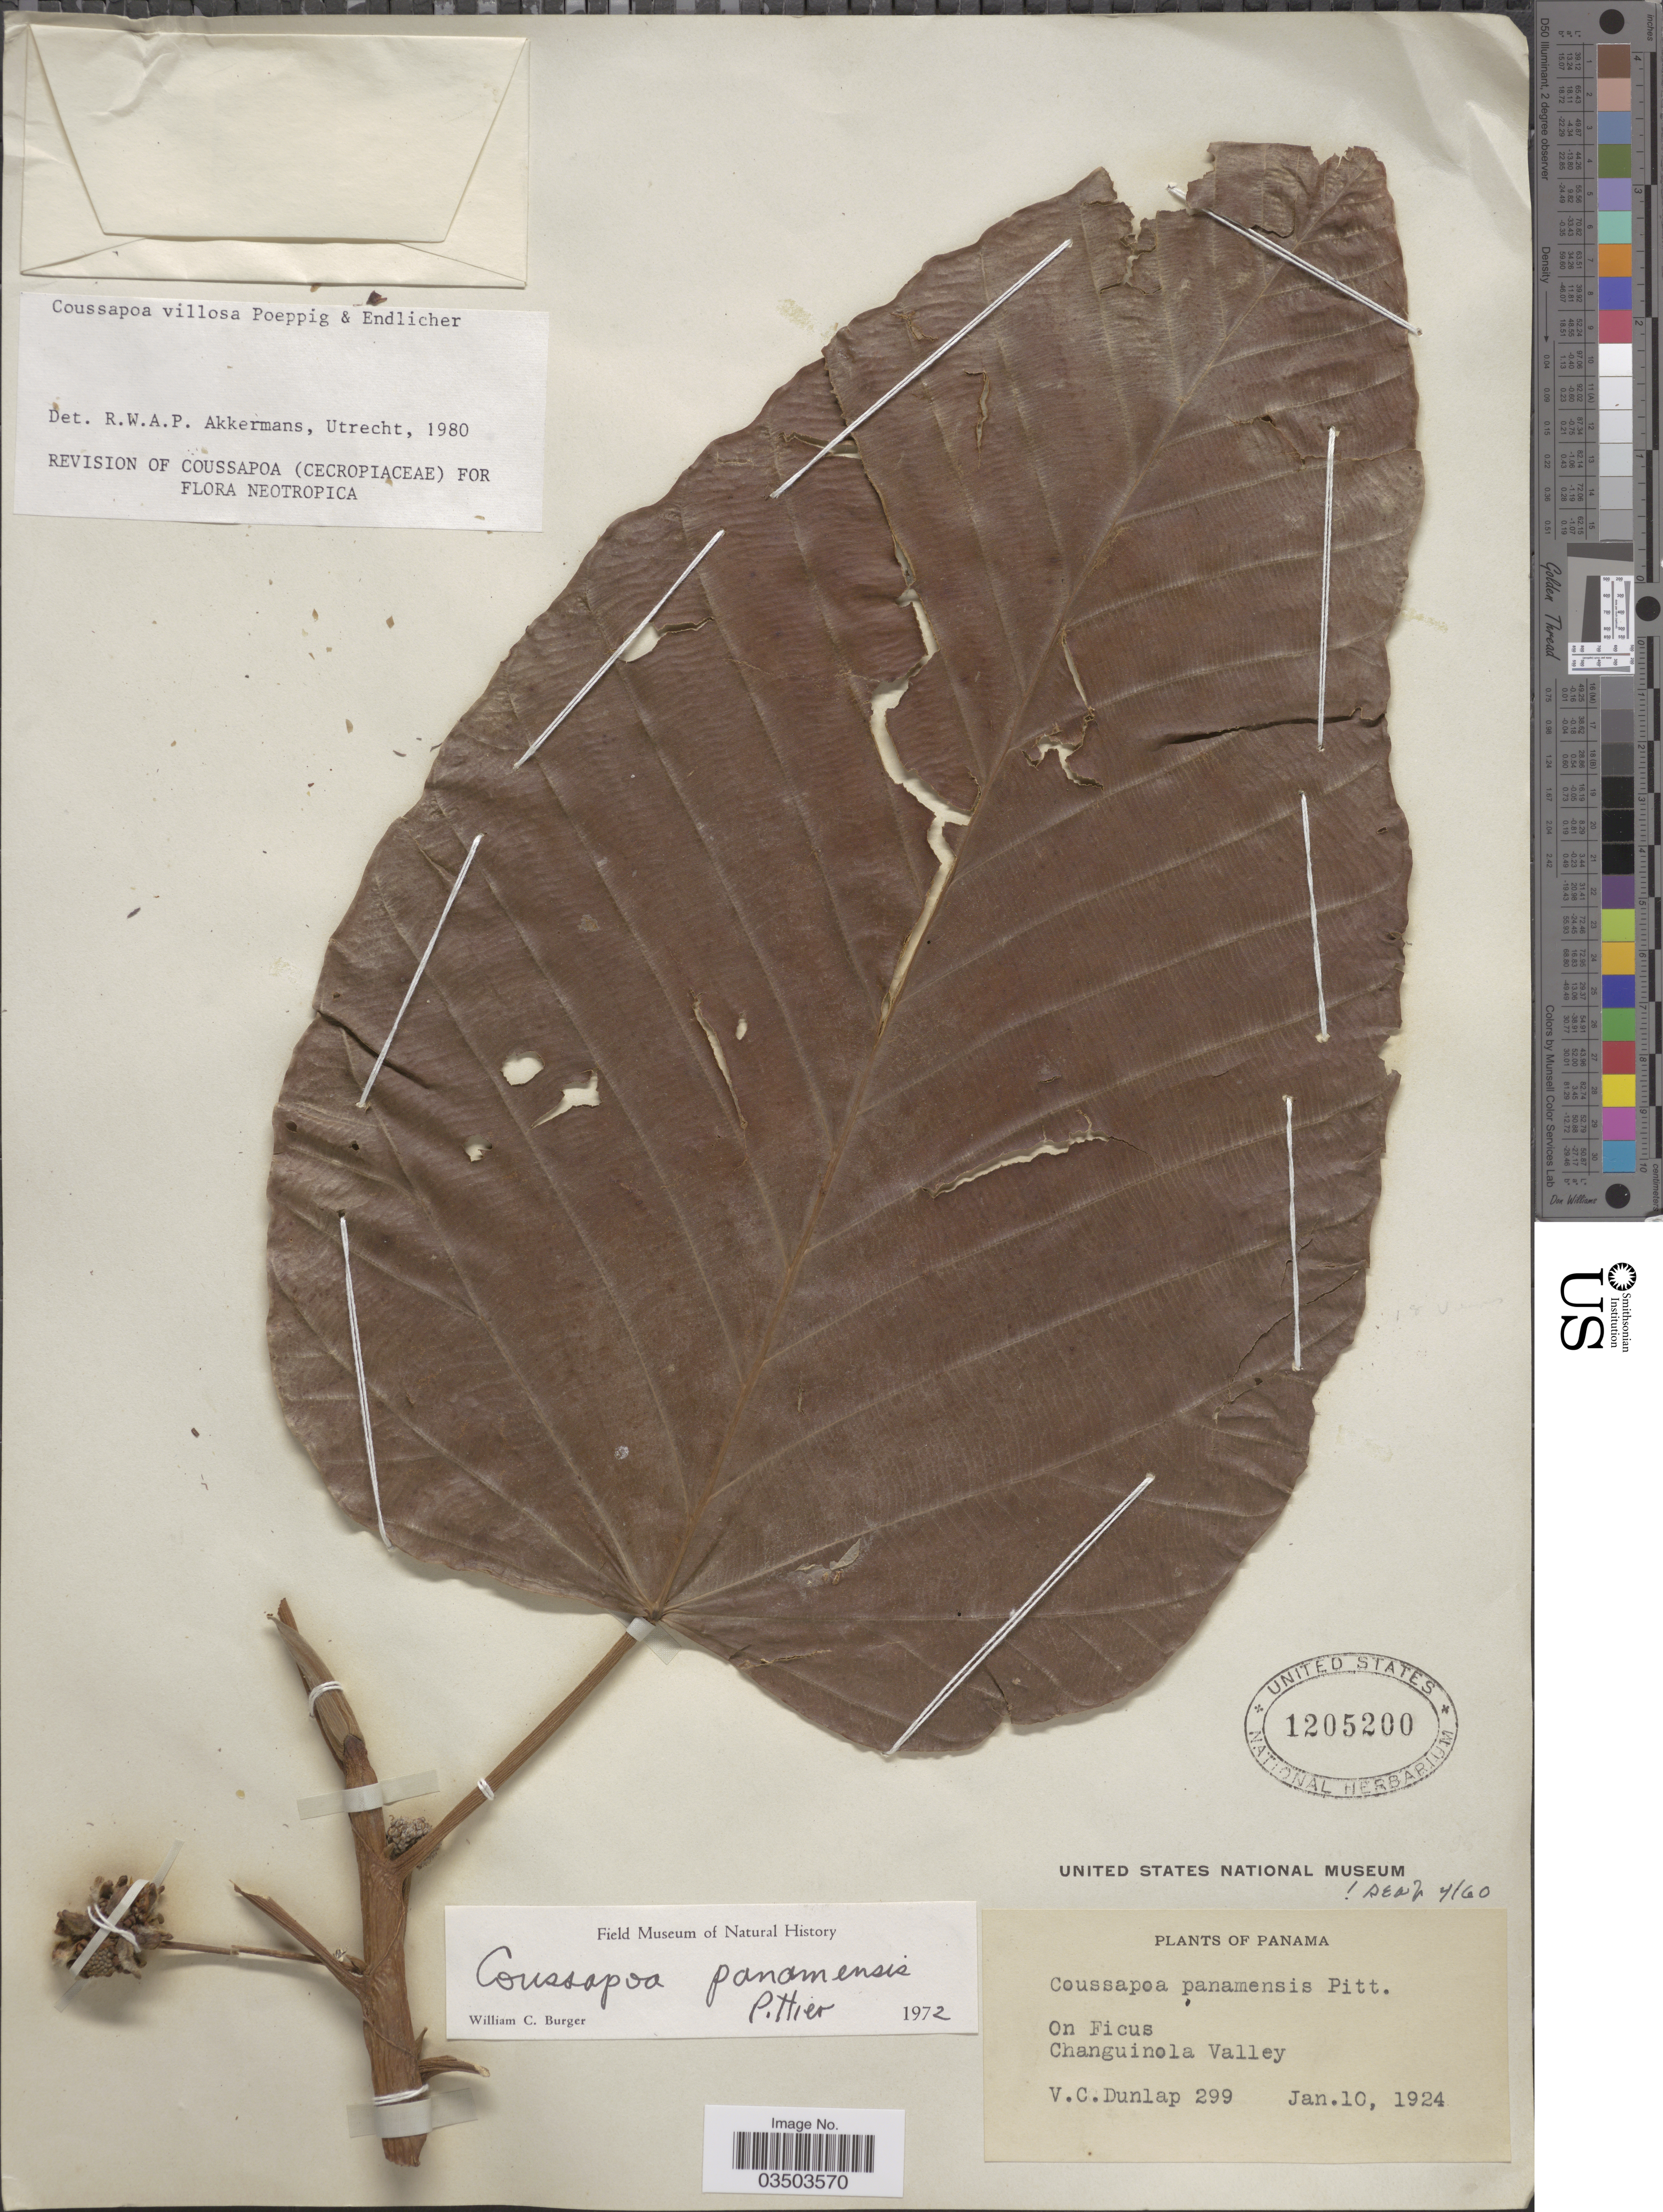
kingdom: Plantae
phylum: Tracheophyta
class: Magnoliopsida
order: Rosales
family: Urticaceae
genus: Coussapoa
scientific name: Coussapoa villosa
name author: Poepp. & Endl.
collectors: V. C. Dunlap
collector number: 299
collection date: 1924-01-10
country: Panama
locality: On Ficus. Changuinola Valley.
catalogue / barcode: US 1205200